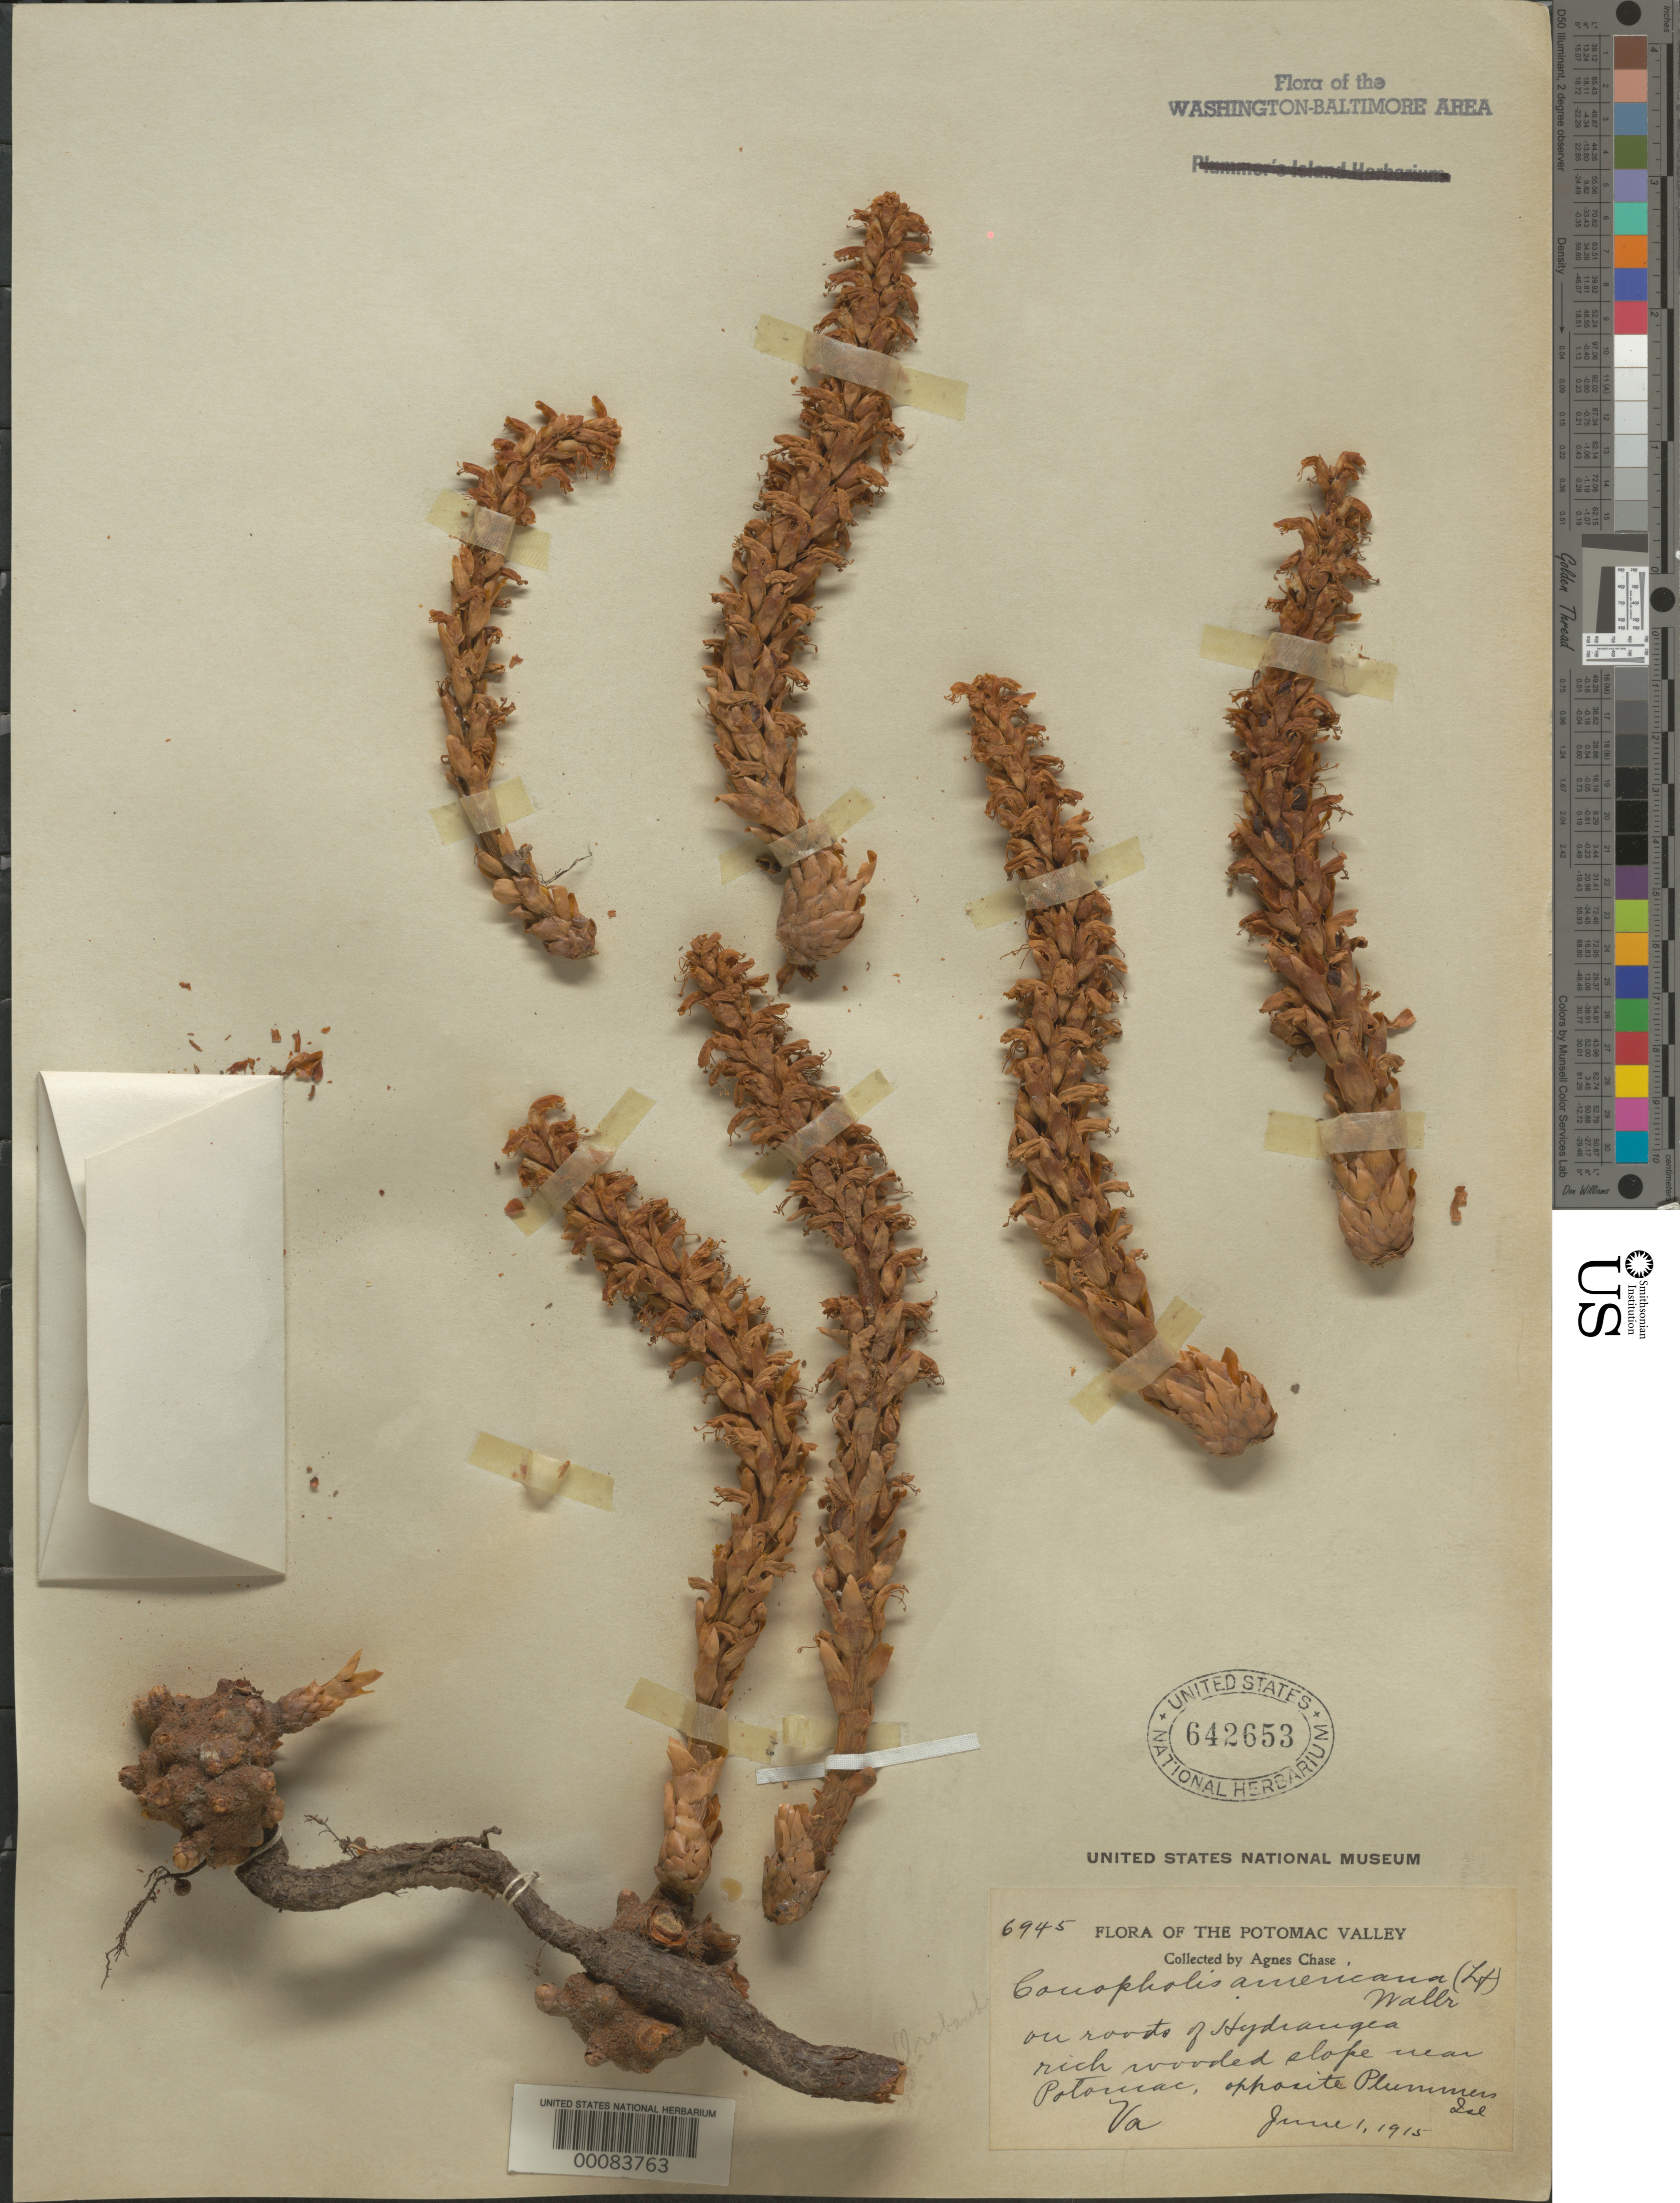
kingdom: Plantae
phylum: Tracheophyta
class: Magnoliopsida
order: Lamiales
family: Orobanchaceae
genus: Conopholis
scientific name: Conopholis americana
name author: (L. f.) Wallr.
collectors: A. Chase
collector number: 6945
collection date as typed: -1 Jun 1915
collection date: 1915-06-01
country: United States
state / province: Virginia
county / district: Fairfax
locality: Opposite Plummers Island Plummers Island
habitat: Rich wooded slope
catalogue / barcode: US 642653